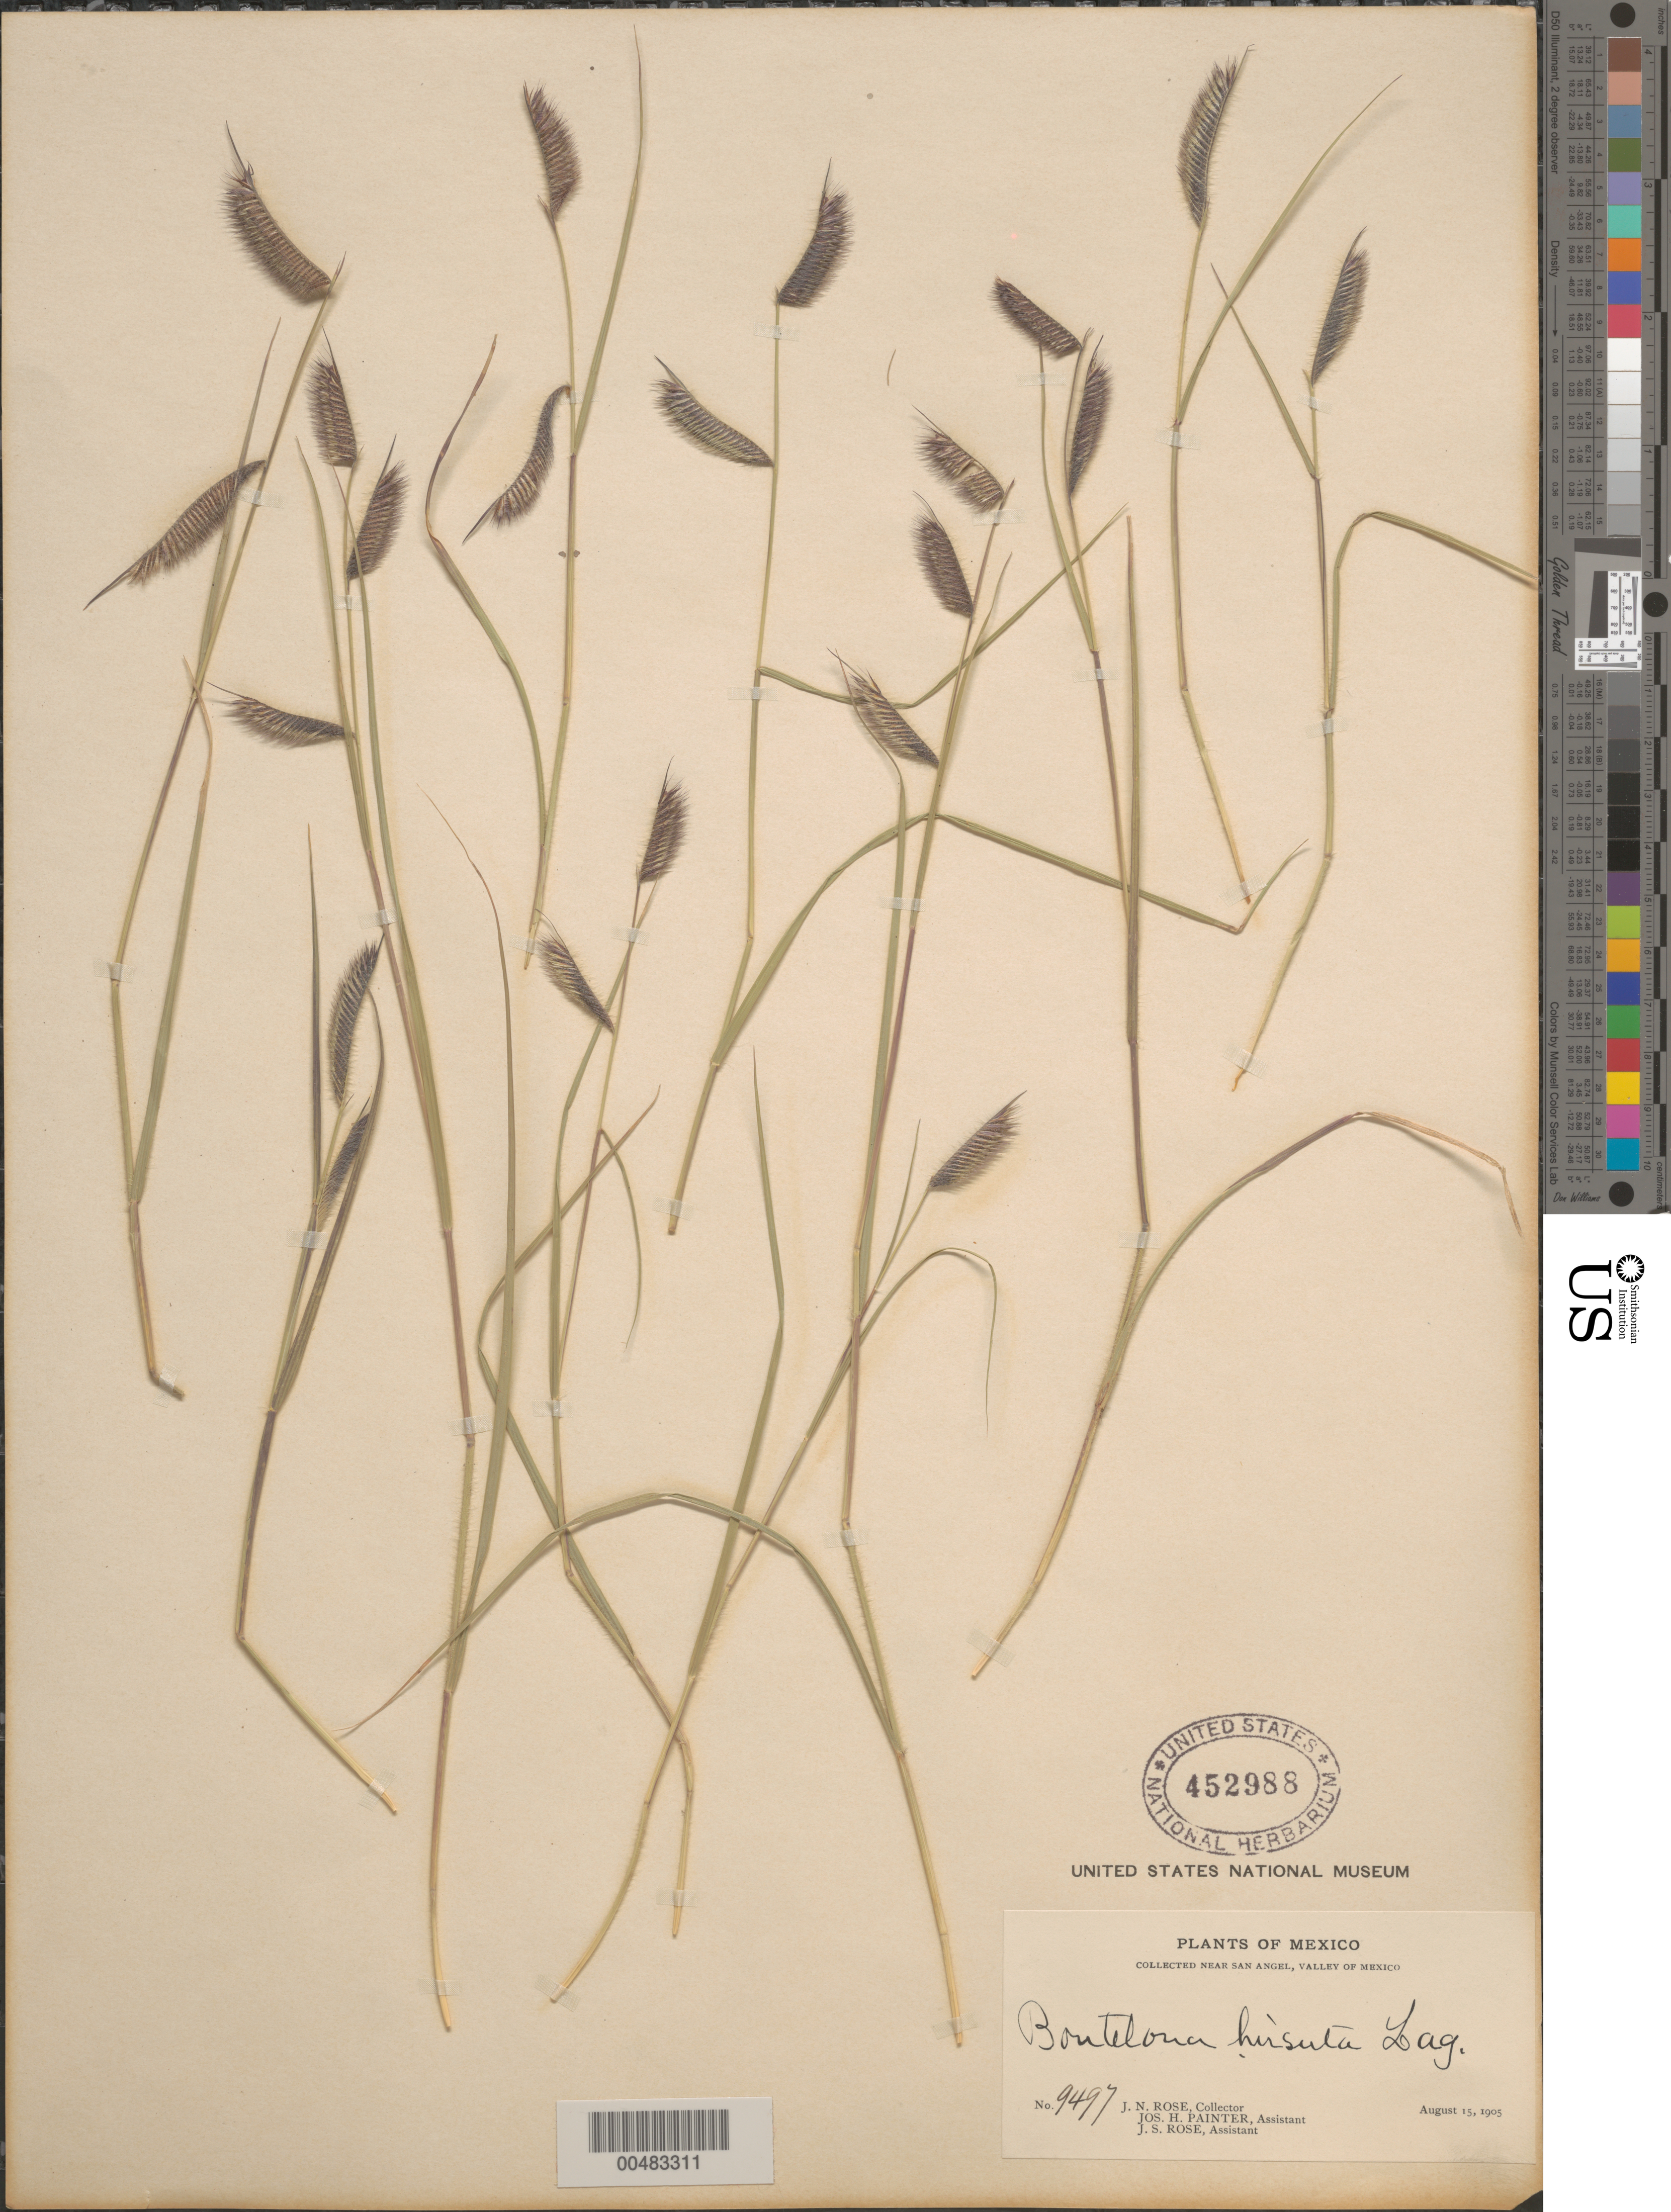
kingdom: Plantae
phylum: Tracheophyta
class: Liliopsida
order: Poales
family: Poaceae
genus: Bouteloua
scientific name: Bouteloua hirsuta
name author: Lag.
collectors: J. N. Rose, J. H. Painter & J. S. Rose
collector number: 9497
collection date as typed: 15 Aug 1905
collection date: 1905-08-15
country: Mexico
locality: Near San Angel, Valley of Mexico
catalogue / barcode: US 452988